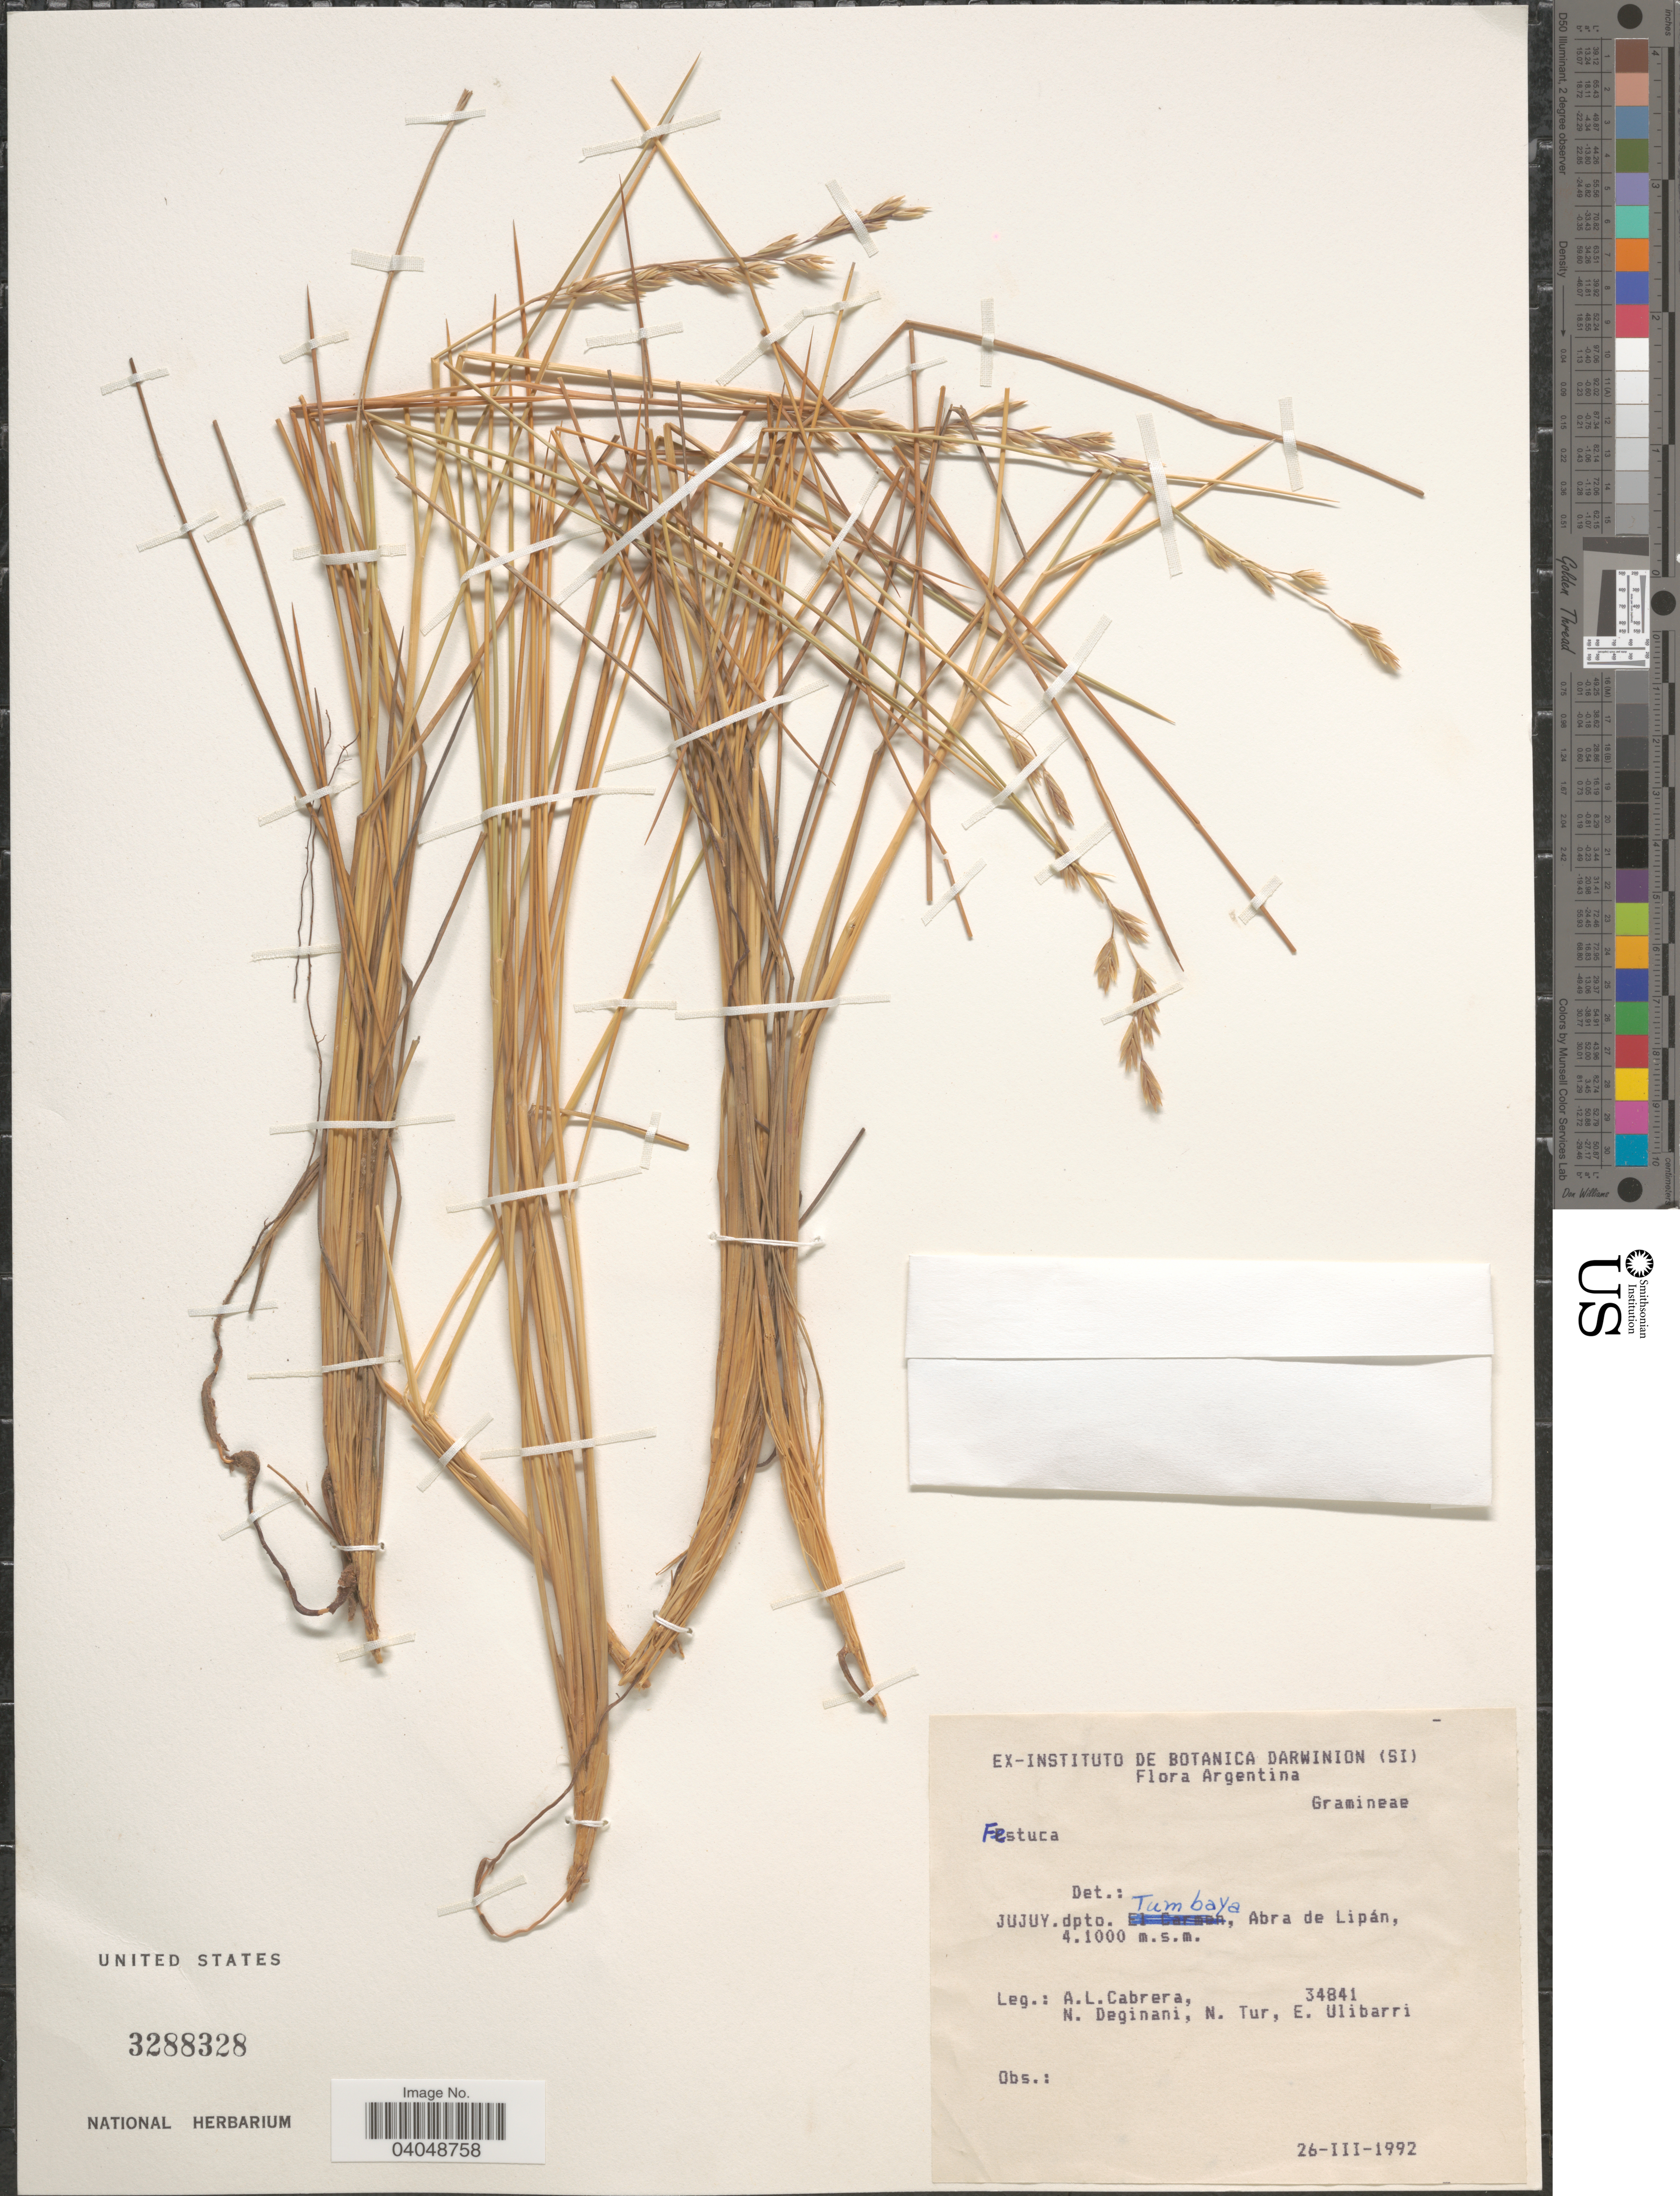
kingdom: Plantae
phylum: Tracheophyta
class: Liliopsida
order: Poales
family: Poaceae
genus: Festuca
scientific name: Festuca sp.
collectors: A. L. Cabrera, N. Deginani, N. Tur & E. Ulibarri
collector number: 34841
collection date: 1992-03-26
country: Argentina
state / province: Jujuy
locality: Jujuy.depto. Tumbaya, Abra de Lipán.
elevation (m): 41000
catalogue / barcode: US 3288328